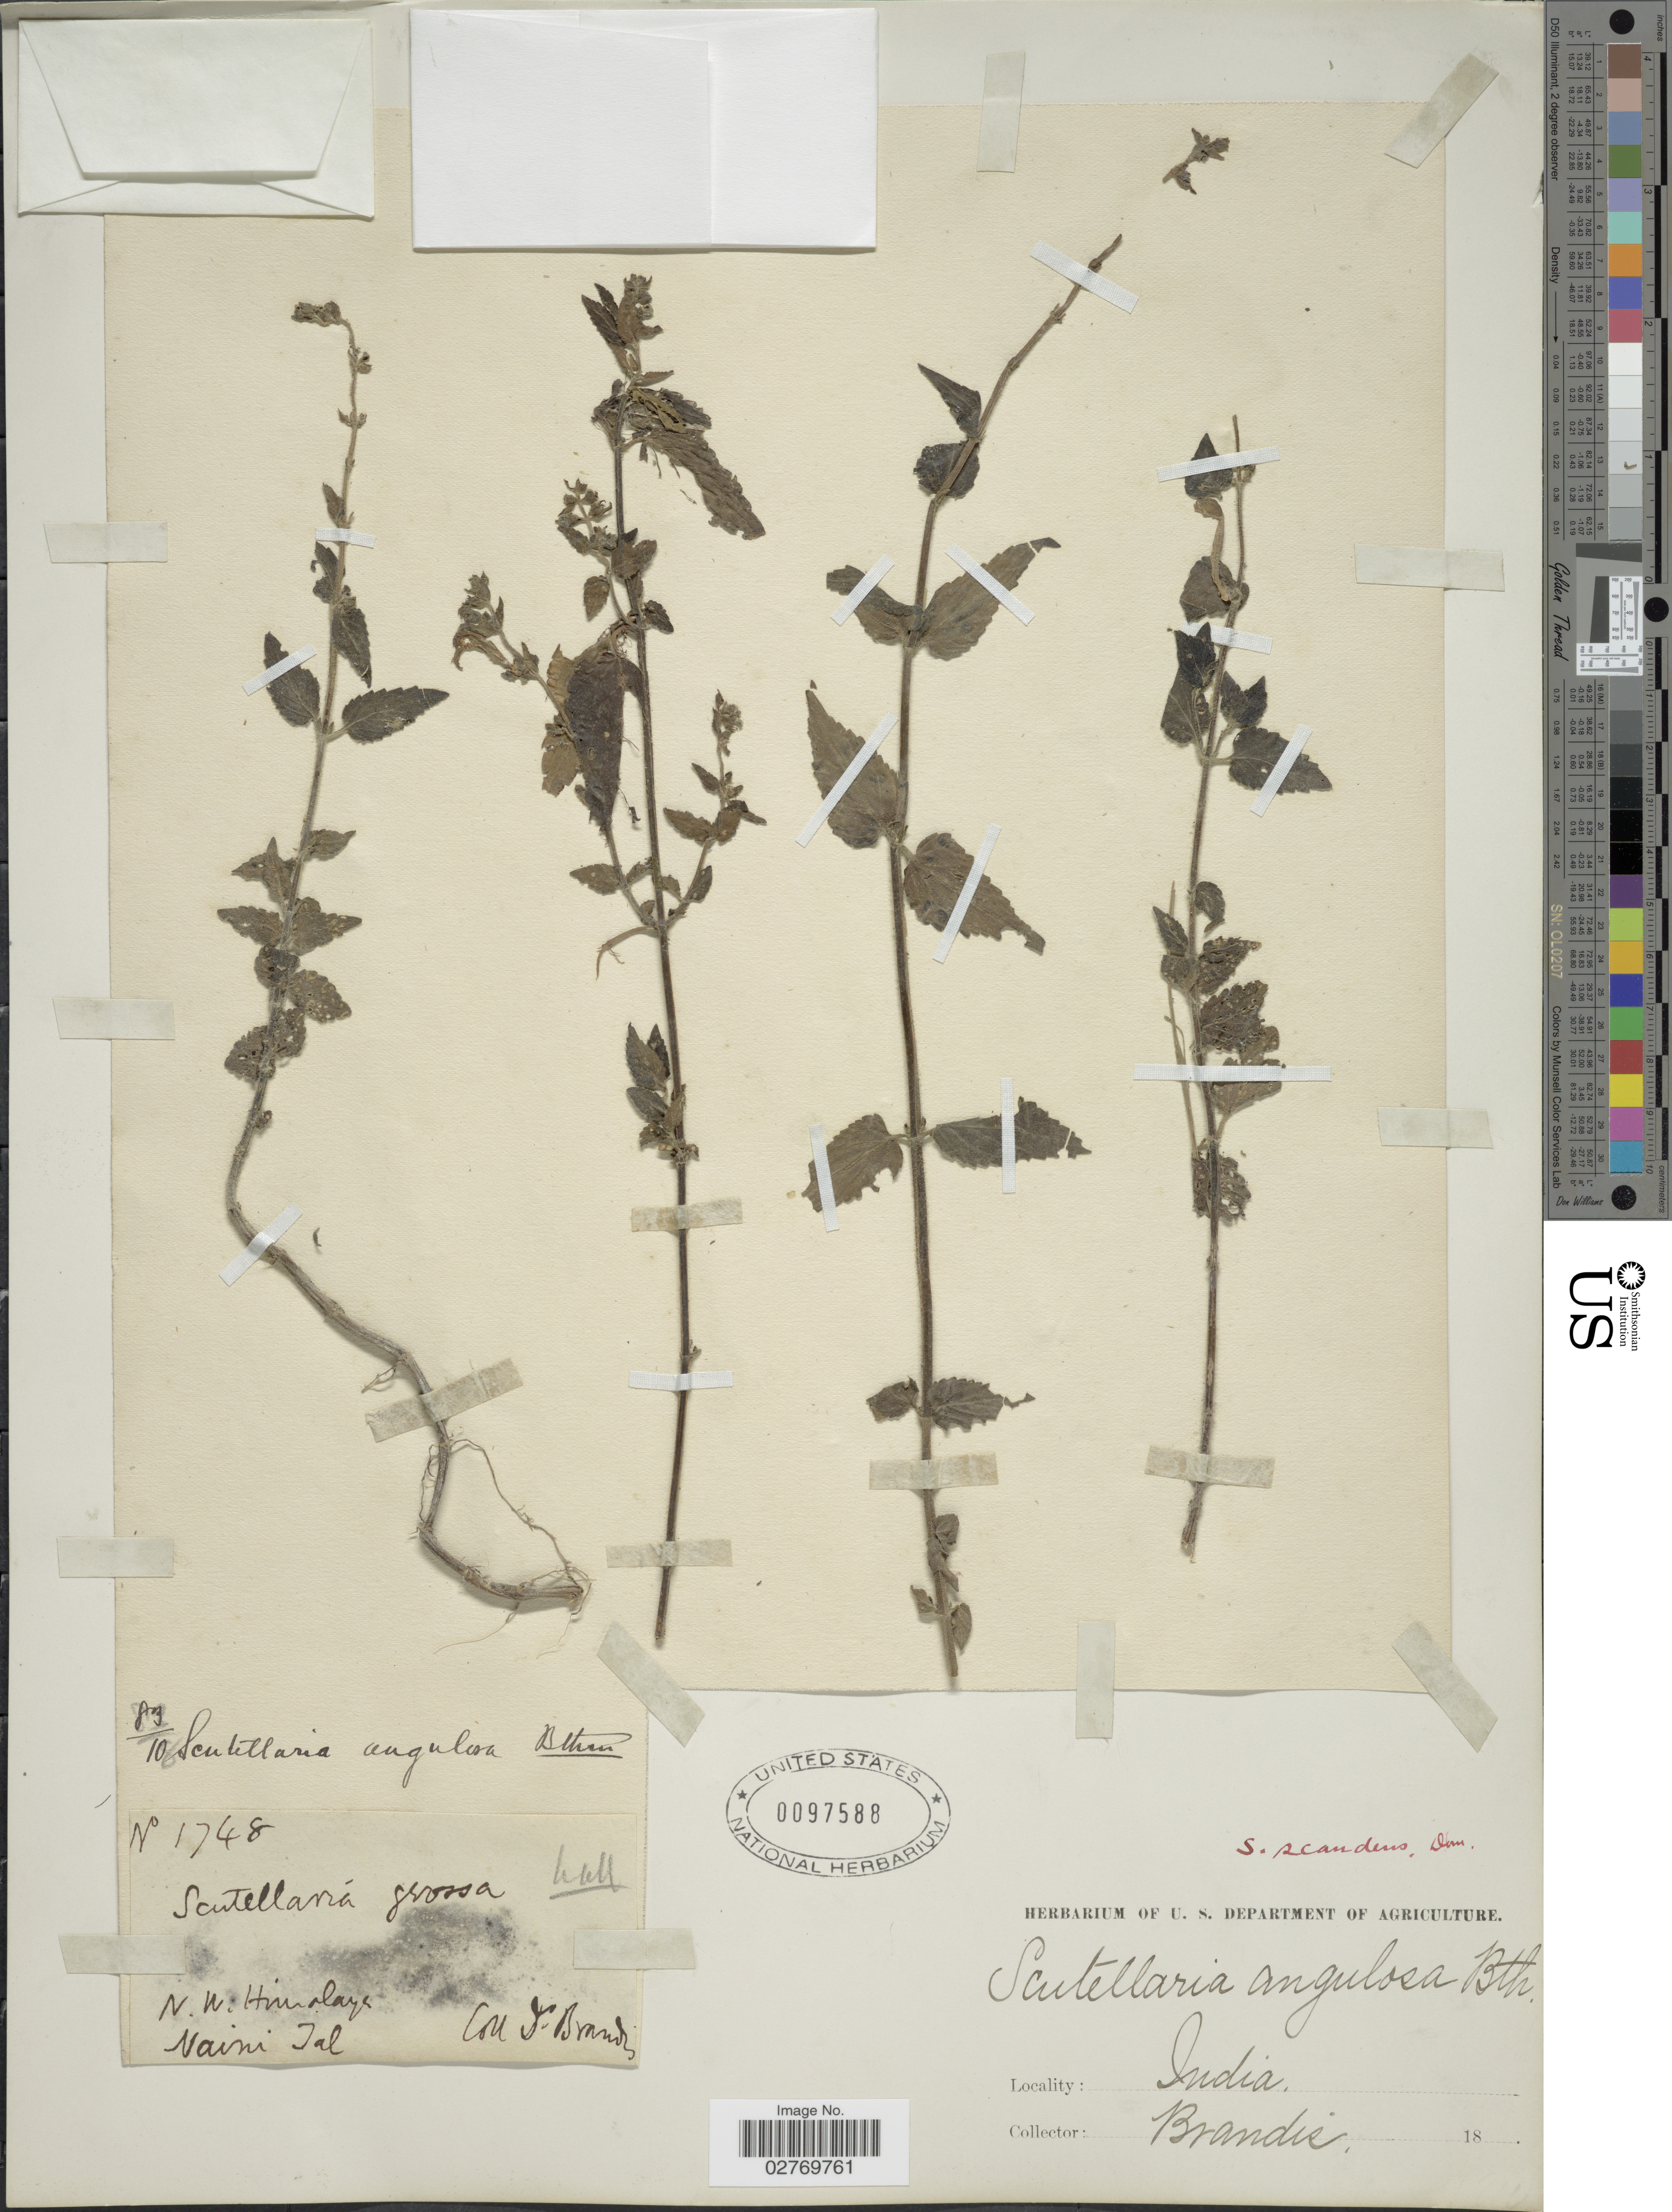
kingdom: Plantae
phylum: Tracheophyta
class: Magnoliopsida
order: Lamiales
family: Lamiaceae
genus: Scutellaria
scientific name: Scutellaria angulosa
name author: Benth.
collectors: D. Brandis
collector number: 1748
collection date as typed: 18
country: India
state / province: Uttarakhand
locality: N.W. Himalaya. Naini Tal.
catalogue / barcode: US 97588